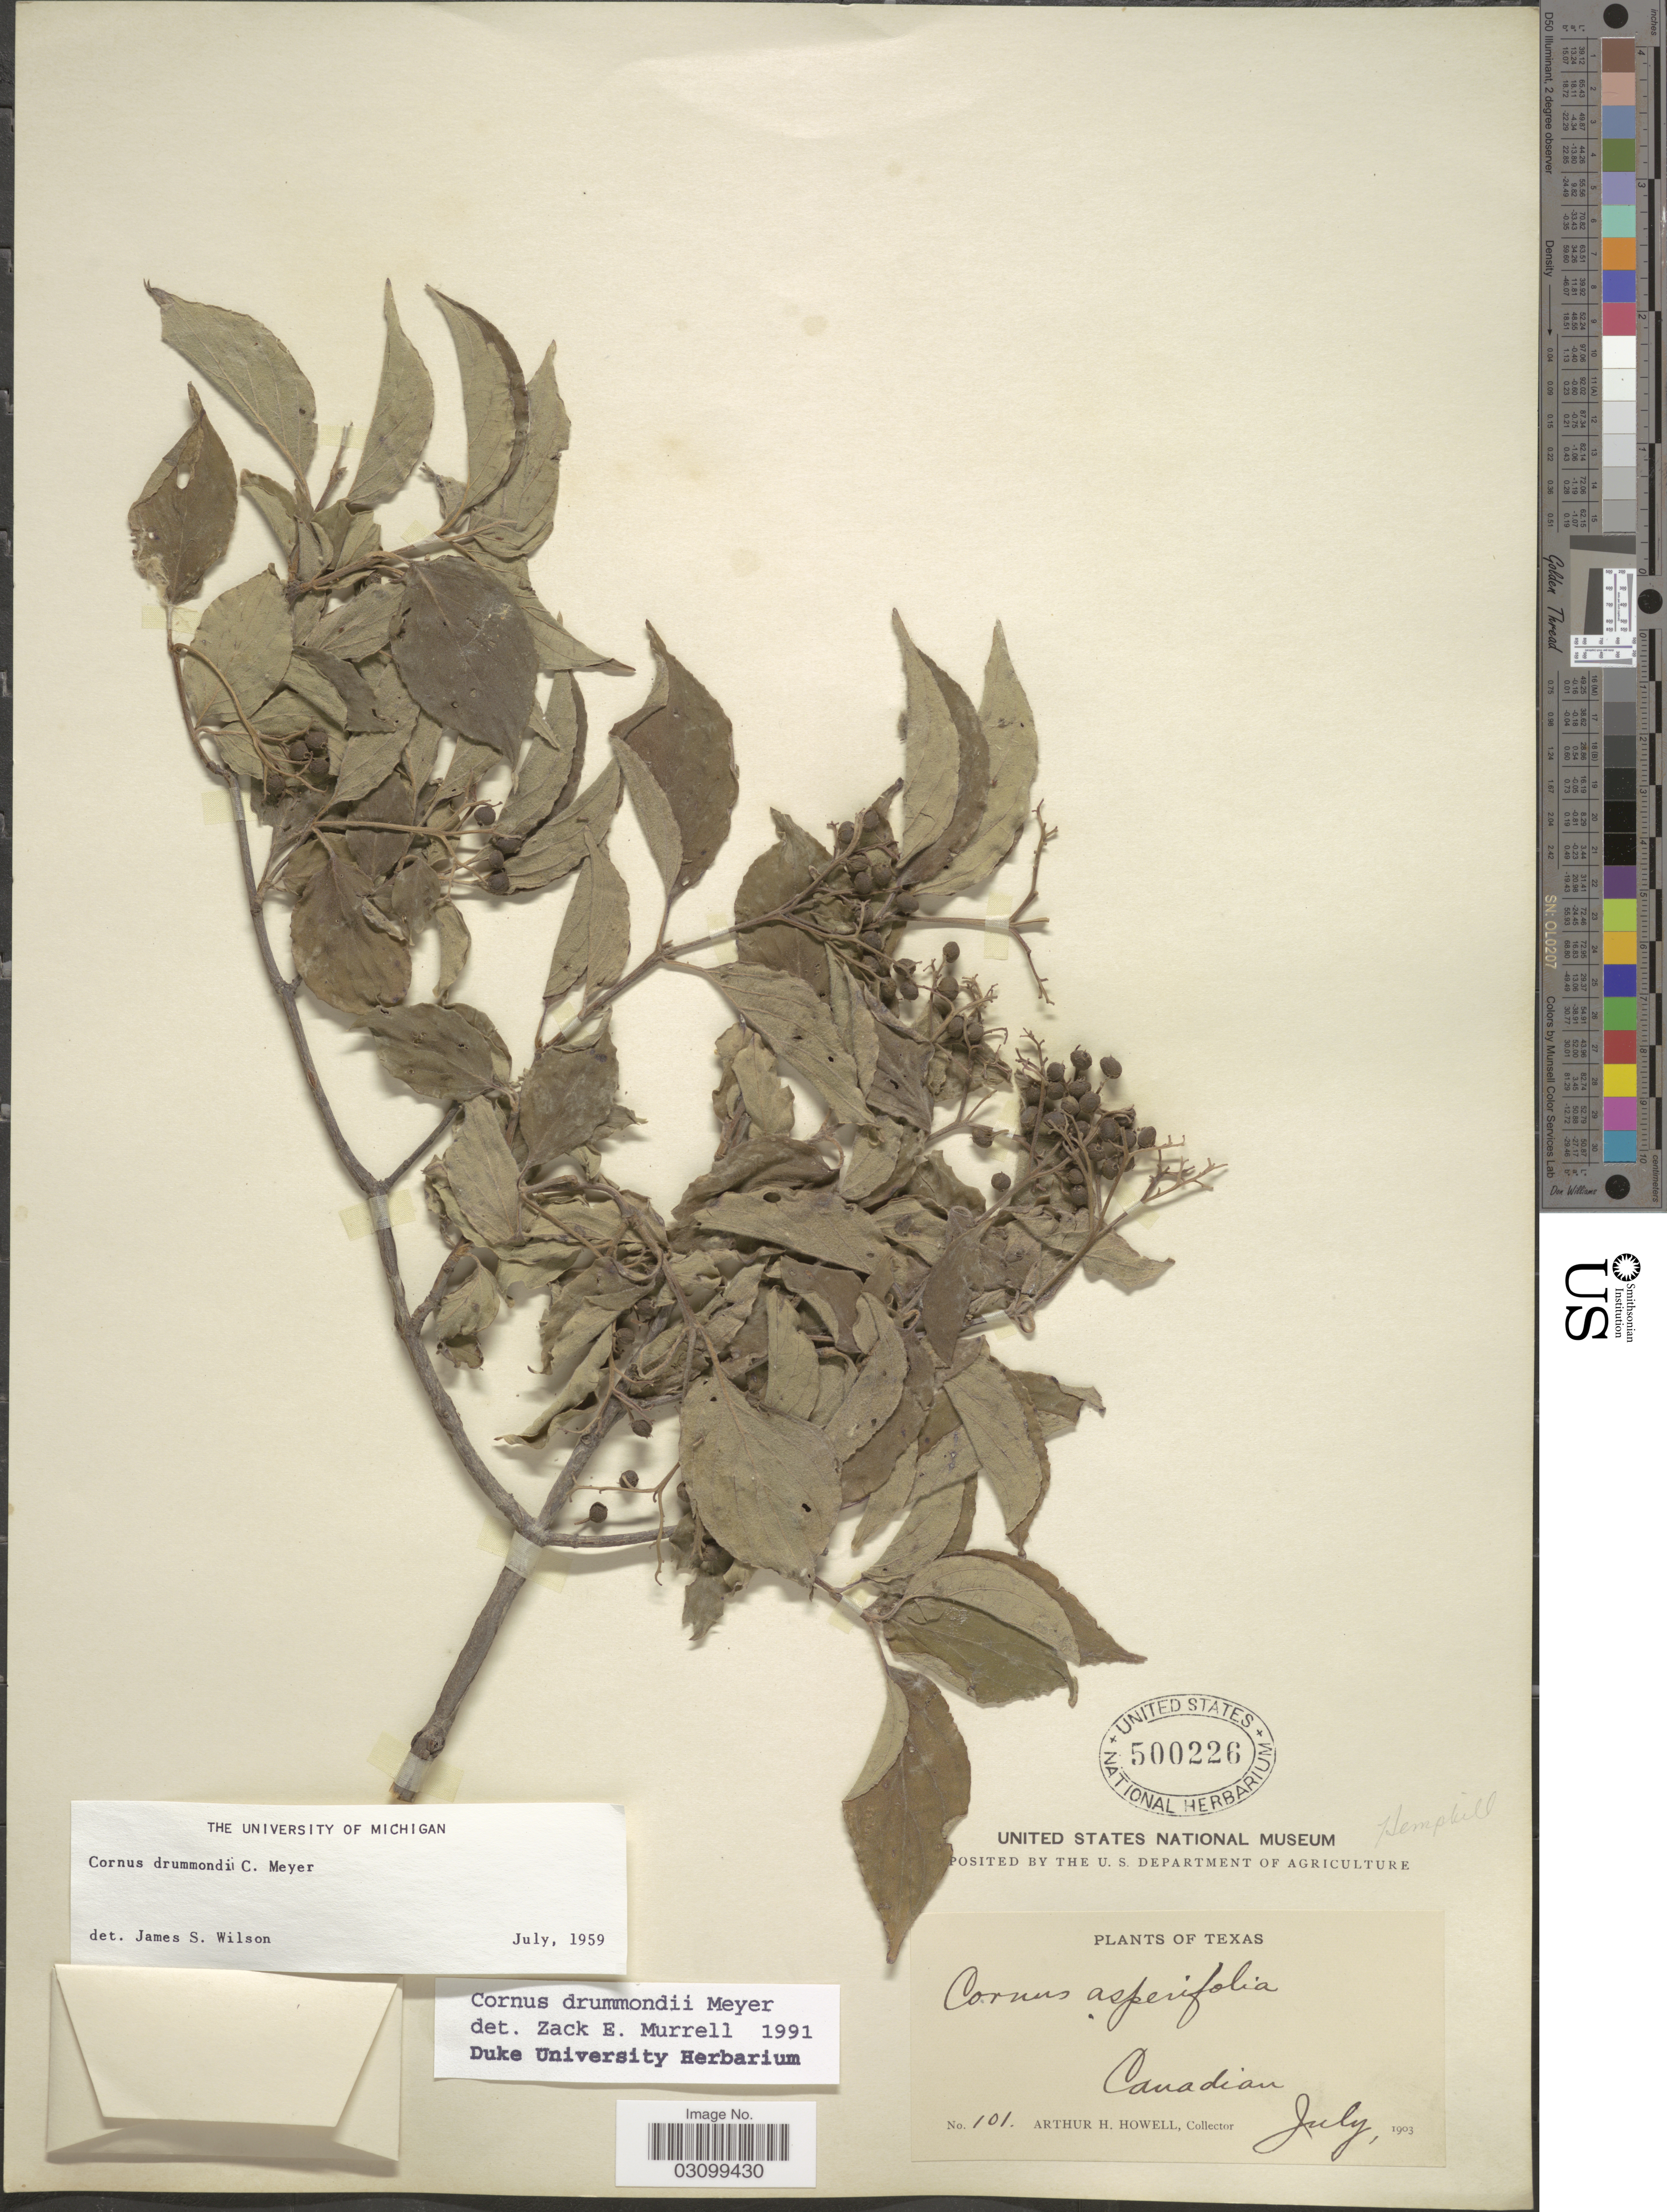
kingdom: Plantae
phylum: Tracheophyta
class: Magnoliopsida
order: Cornales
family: Cornaceae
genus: Cornus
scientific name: Cornus drummondii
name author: C.A. Mey.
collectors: A. Howell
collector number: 101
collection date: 1903-07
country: United States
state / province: Texas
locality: Canadian. Hemphill.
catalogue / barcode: US 500226